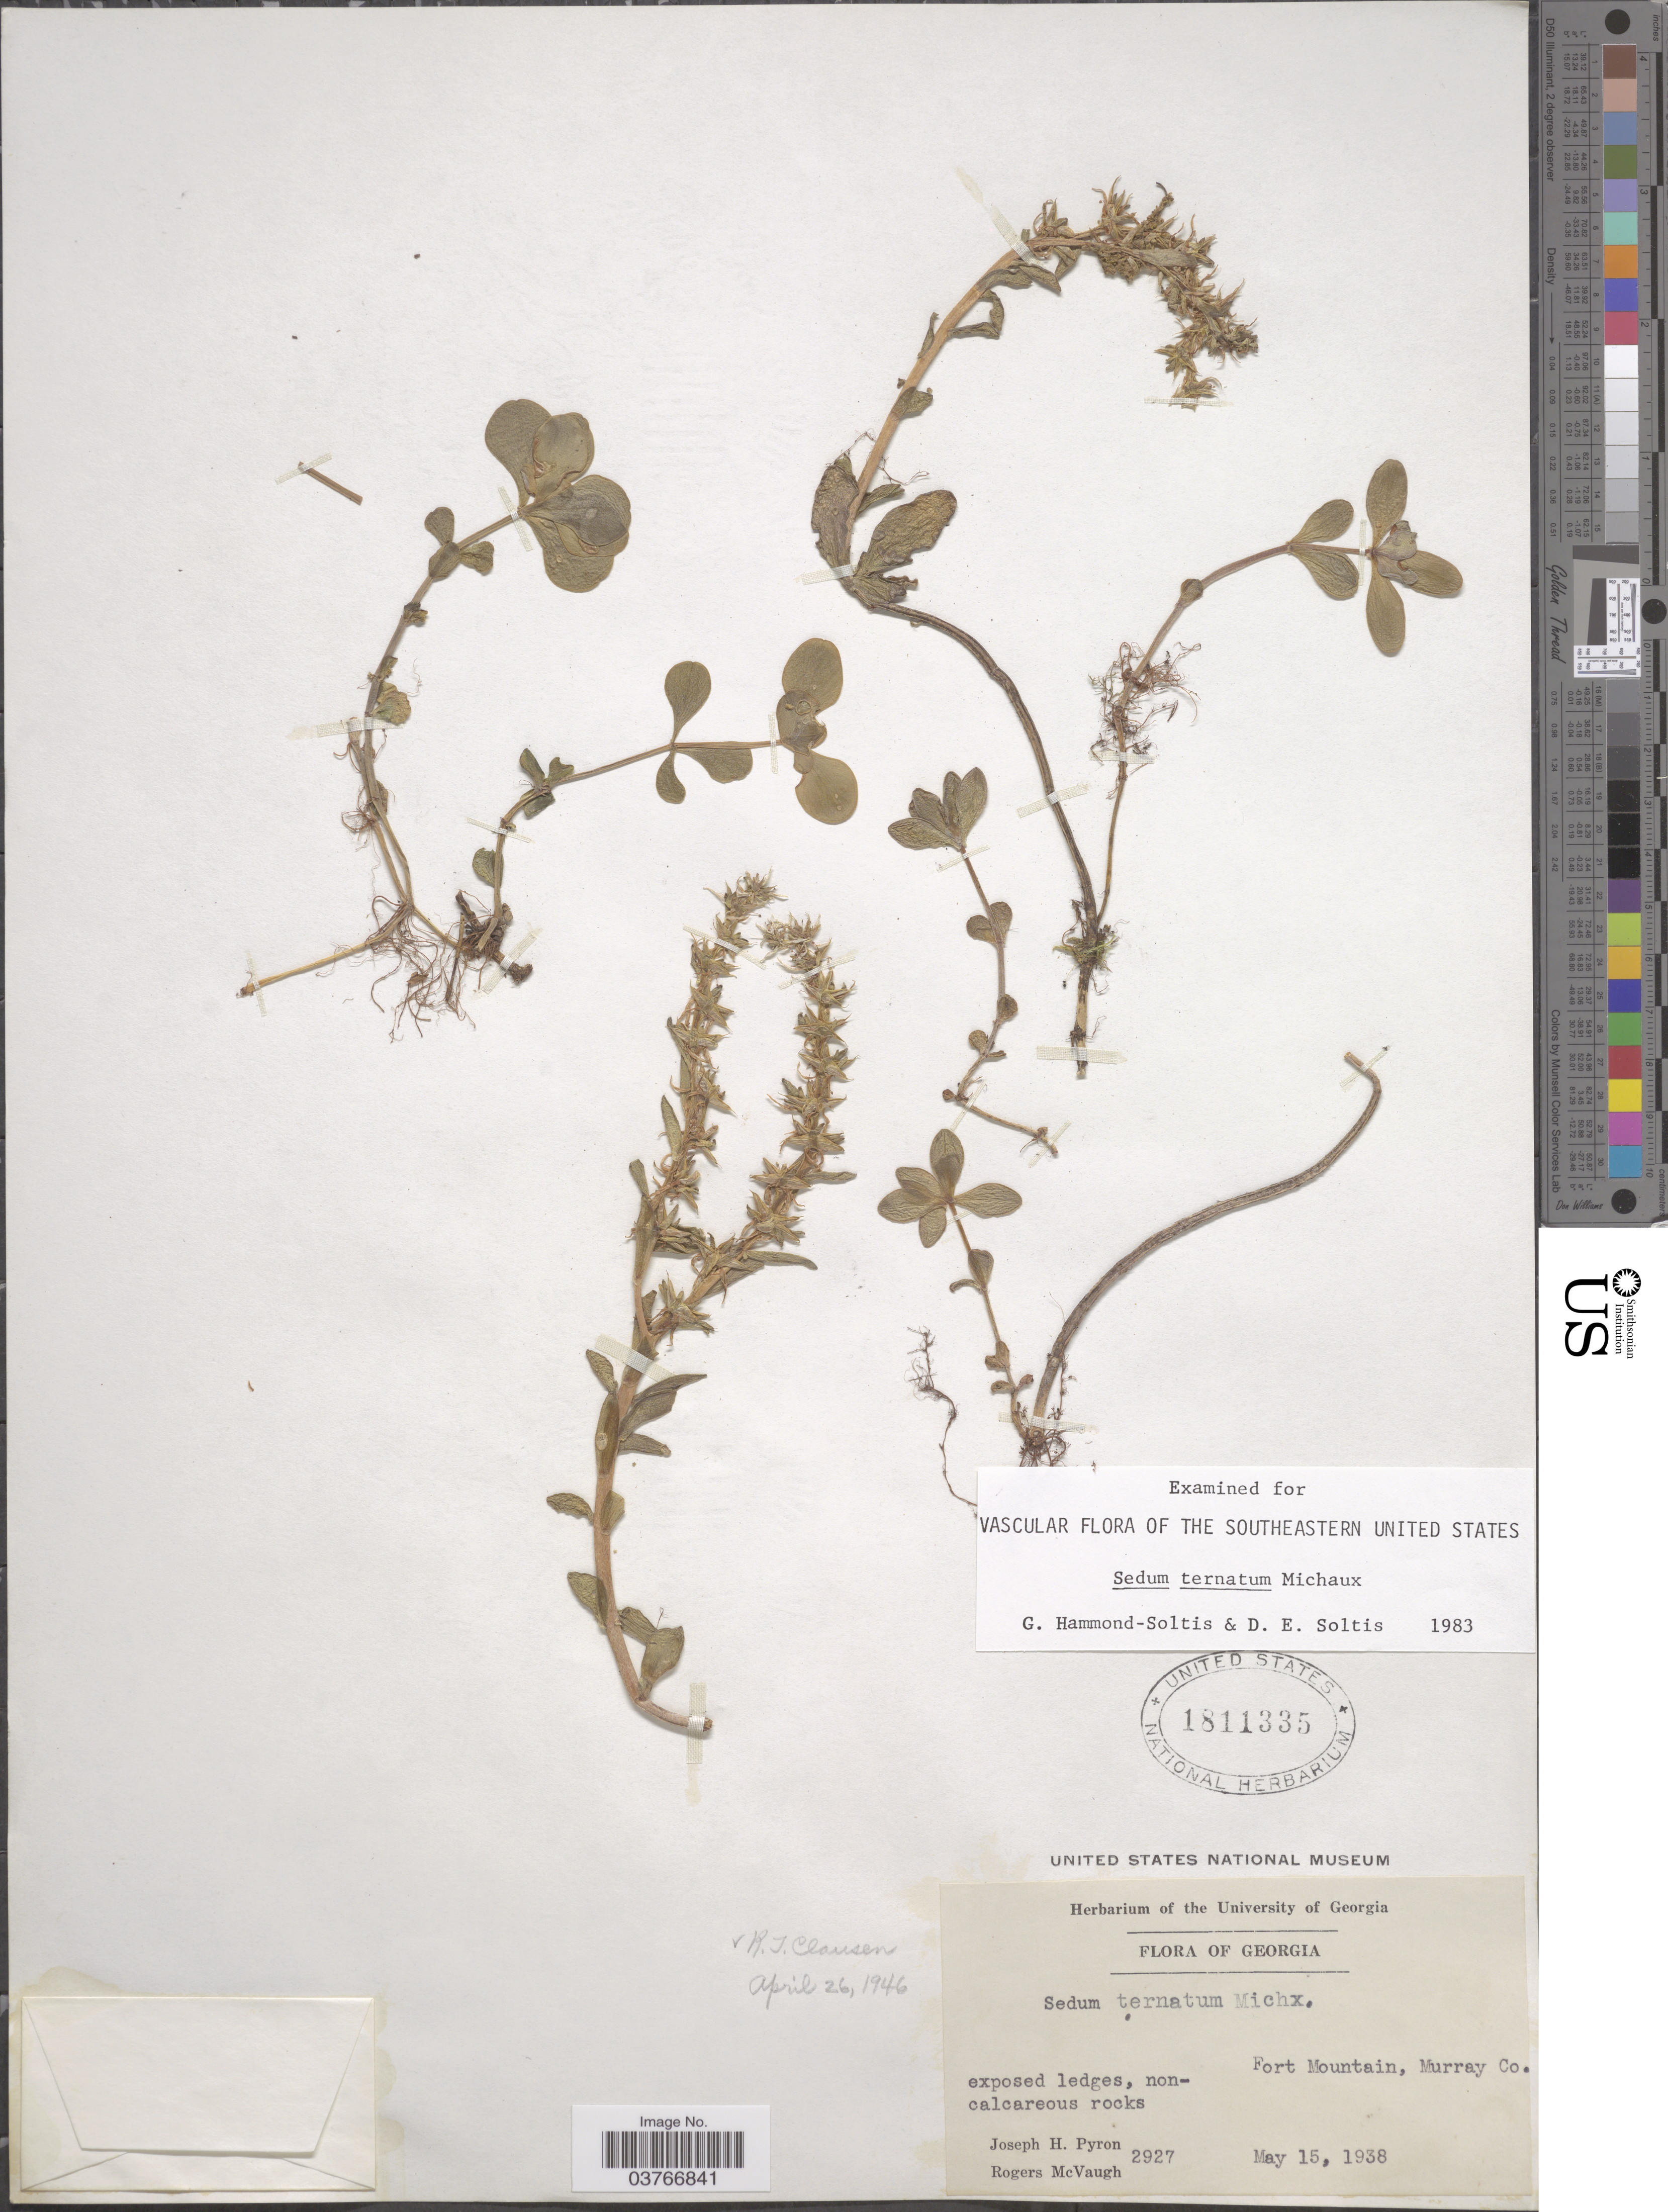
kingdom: Plantae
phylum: Tracheophyta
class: Magnoliopsida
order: Saxifragales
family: Crassulaceae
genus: Sedum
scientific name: Sedum ternatum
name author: Michx.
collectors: J. H. Pyron & R. McVaugh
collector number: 2927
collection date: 1938-05-15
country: United States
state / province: Georgia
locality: Fort Mountain, Murray Co.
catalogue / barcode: US 1811335